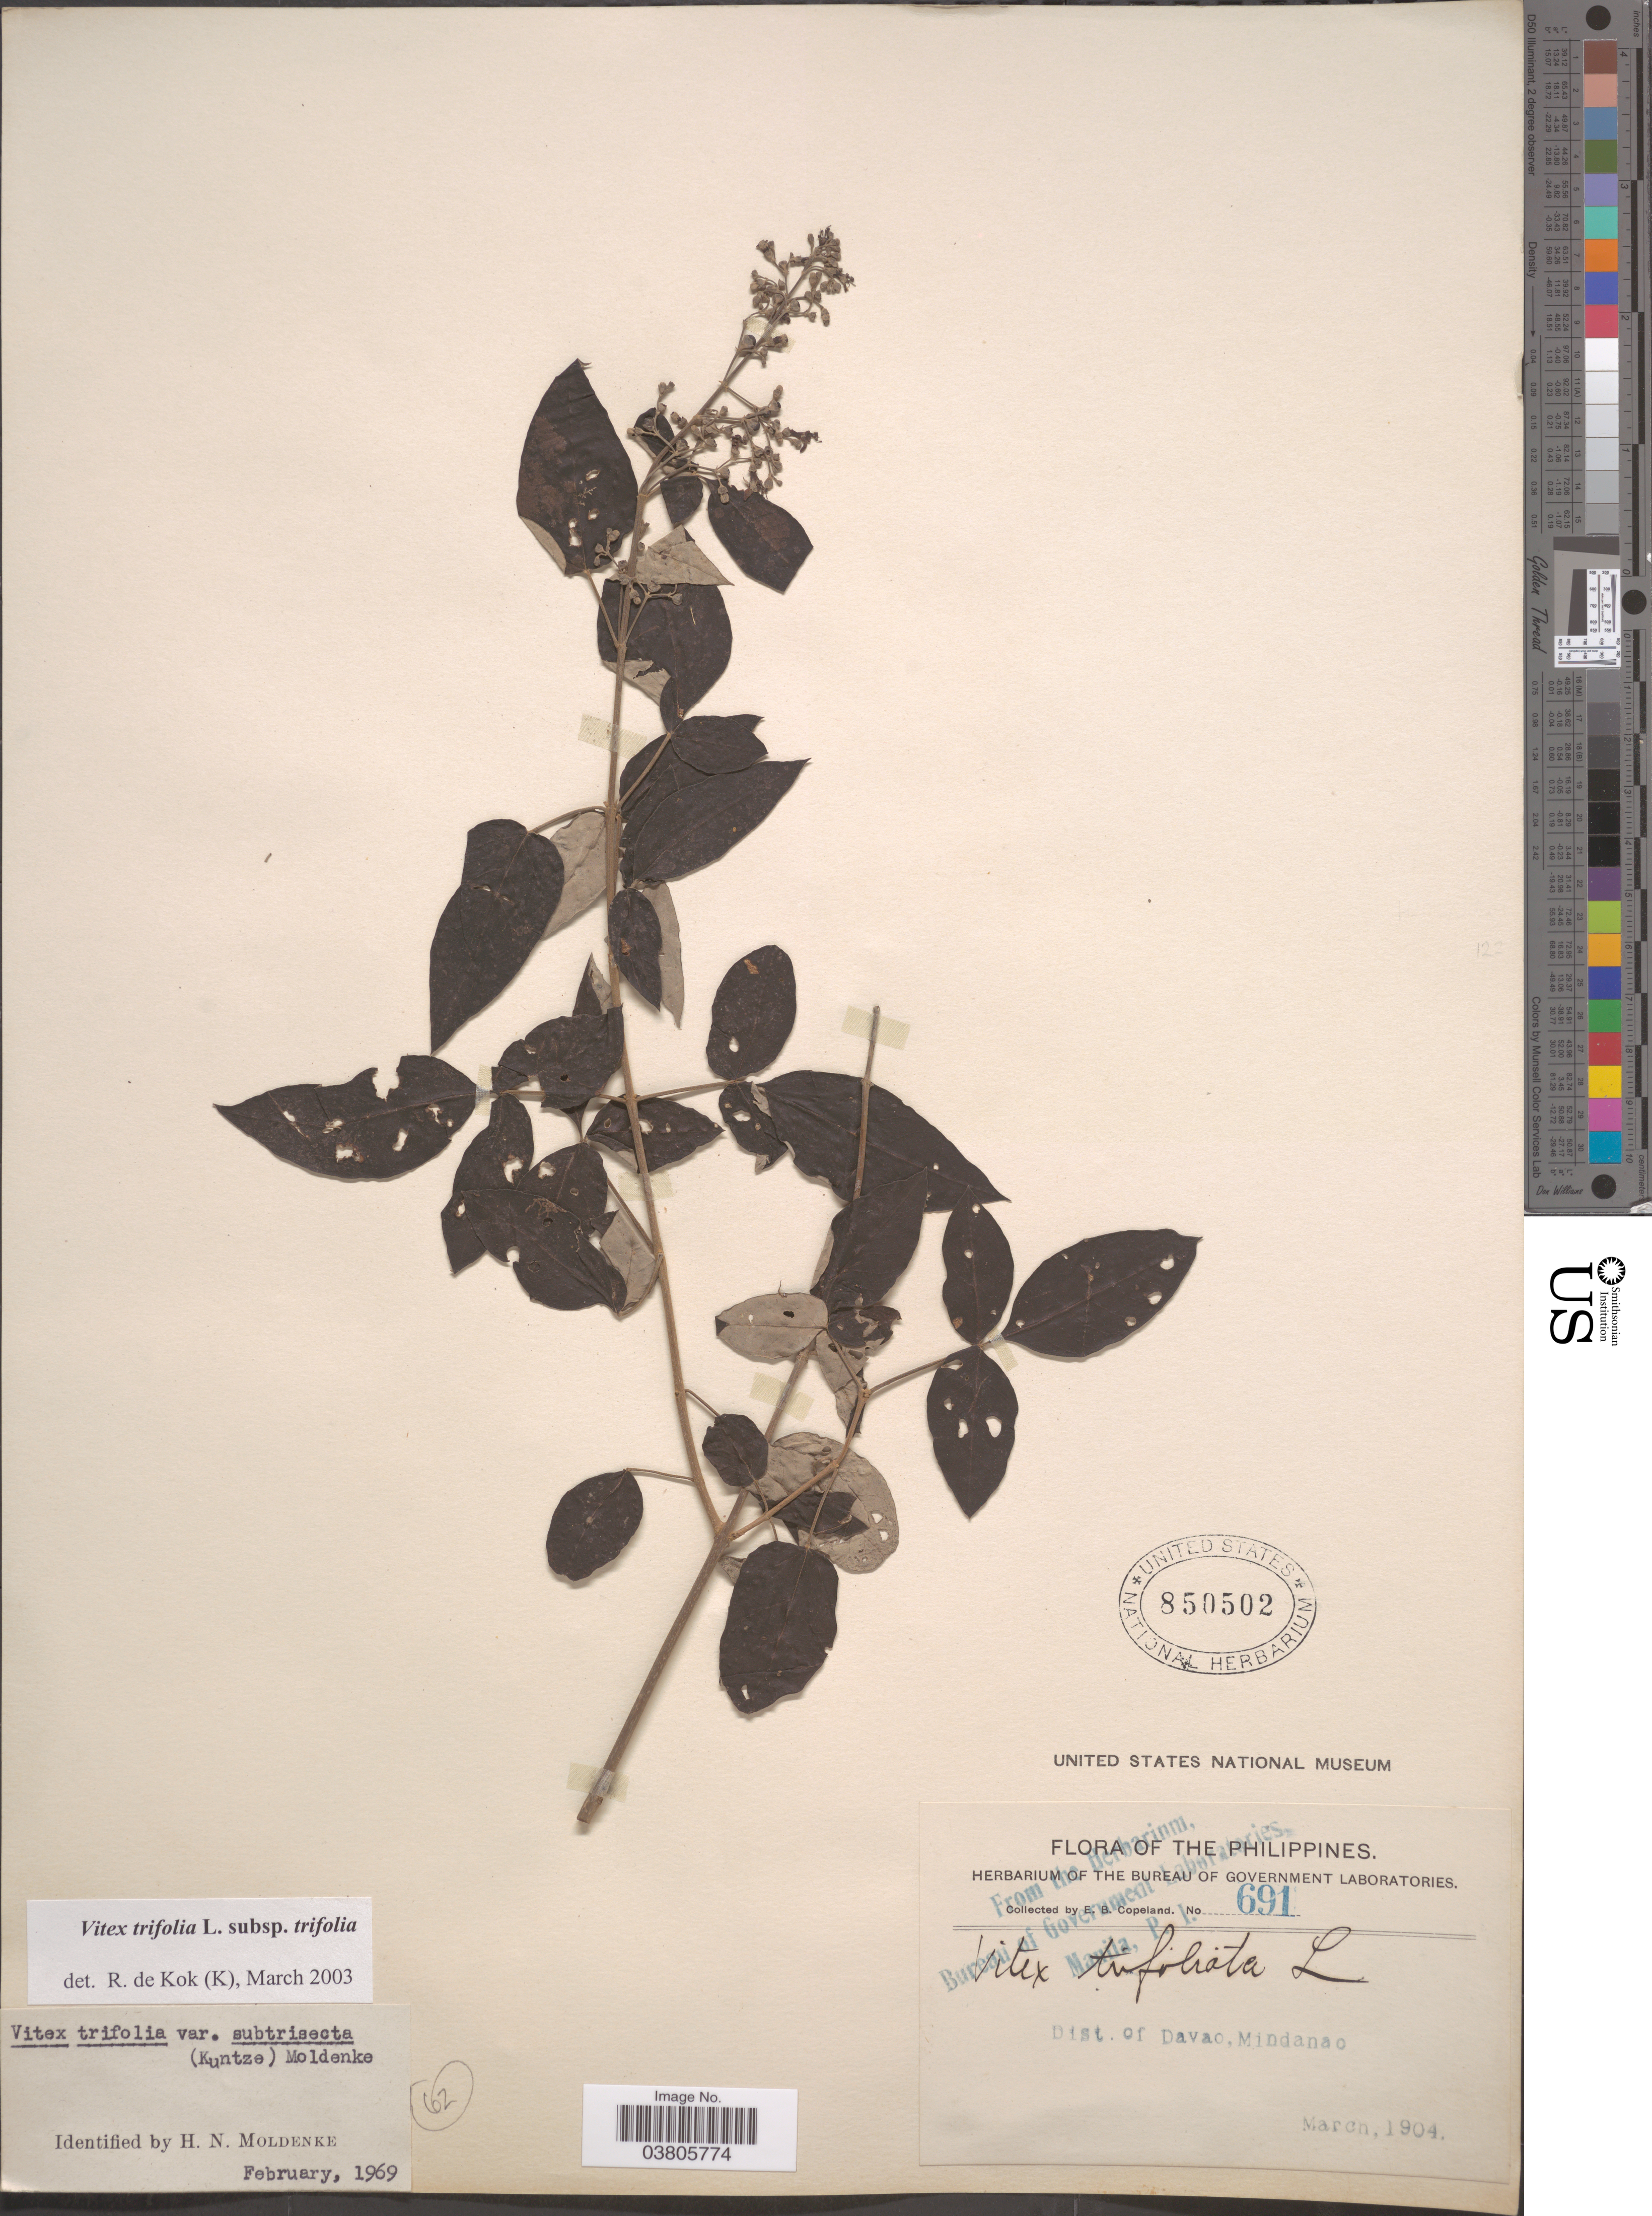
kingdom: Plantae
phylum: Tracheophyta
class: Magnoliopsida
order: Lamiales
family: Lamiaceae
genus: Vitex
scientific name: Vitex trifolia subsp. trifolia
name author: Vahl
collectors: E. B. Copeland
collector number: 691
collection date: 1904-03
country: Philippines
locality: Dist. of Davao, Mindanao.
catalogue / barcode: US 850502